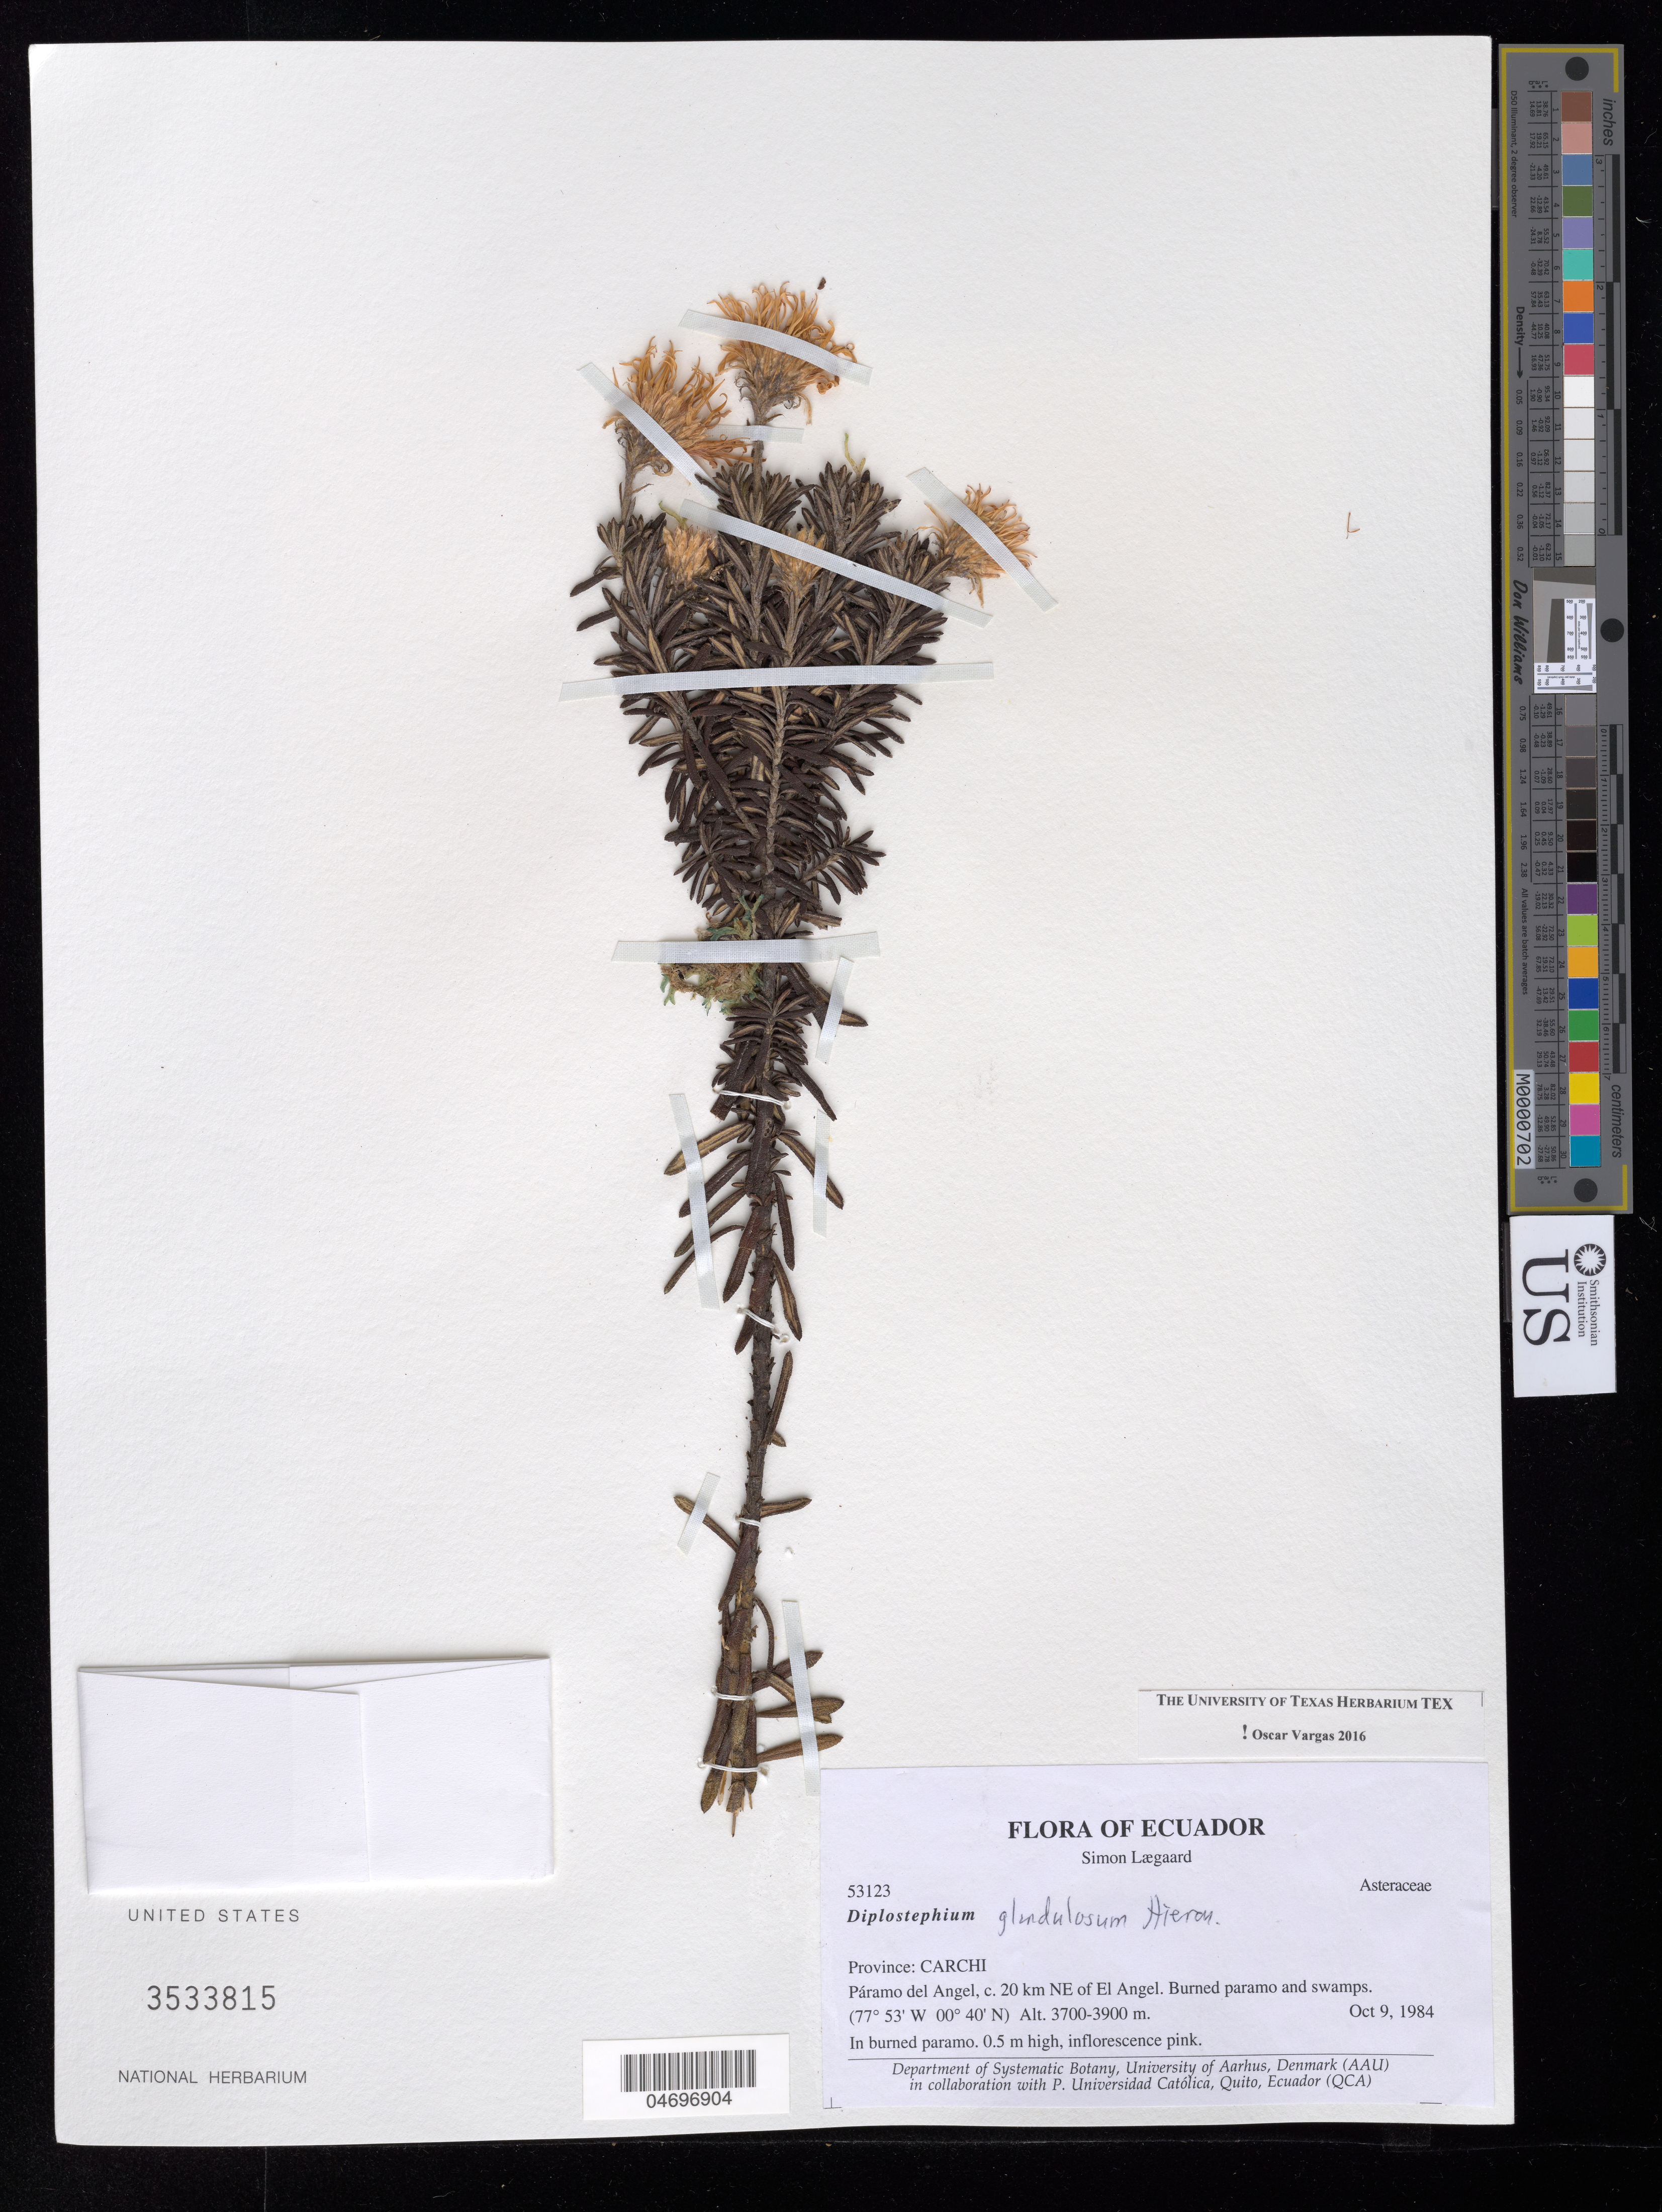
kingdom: Plantae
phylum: Tracheophyta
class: Magnoliopsida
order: Asterales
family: Asteraceae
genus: Diplostephium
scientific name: Diplostephium glandulosum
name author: Hieron.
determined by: Vargas, Oscar M.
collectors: S. Lægaard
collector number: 53123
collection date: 1984-10-09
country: Ecuador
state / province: Carchi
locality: ca. 20 km NE of El Angel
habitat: In burned paramo; Paramo del Angel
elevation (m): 3700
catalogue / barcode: US 3533815